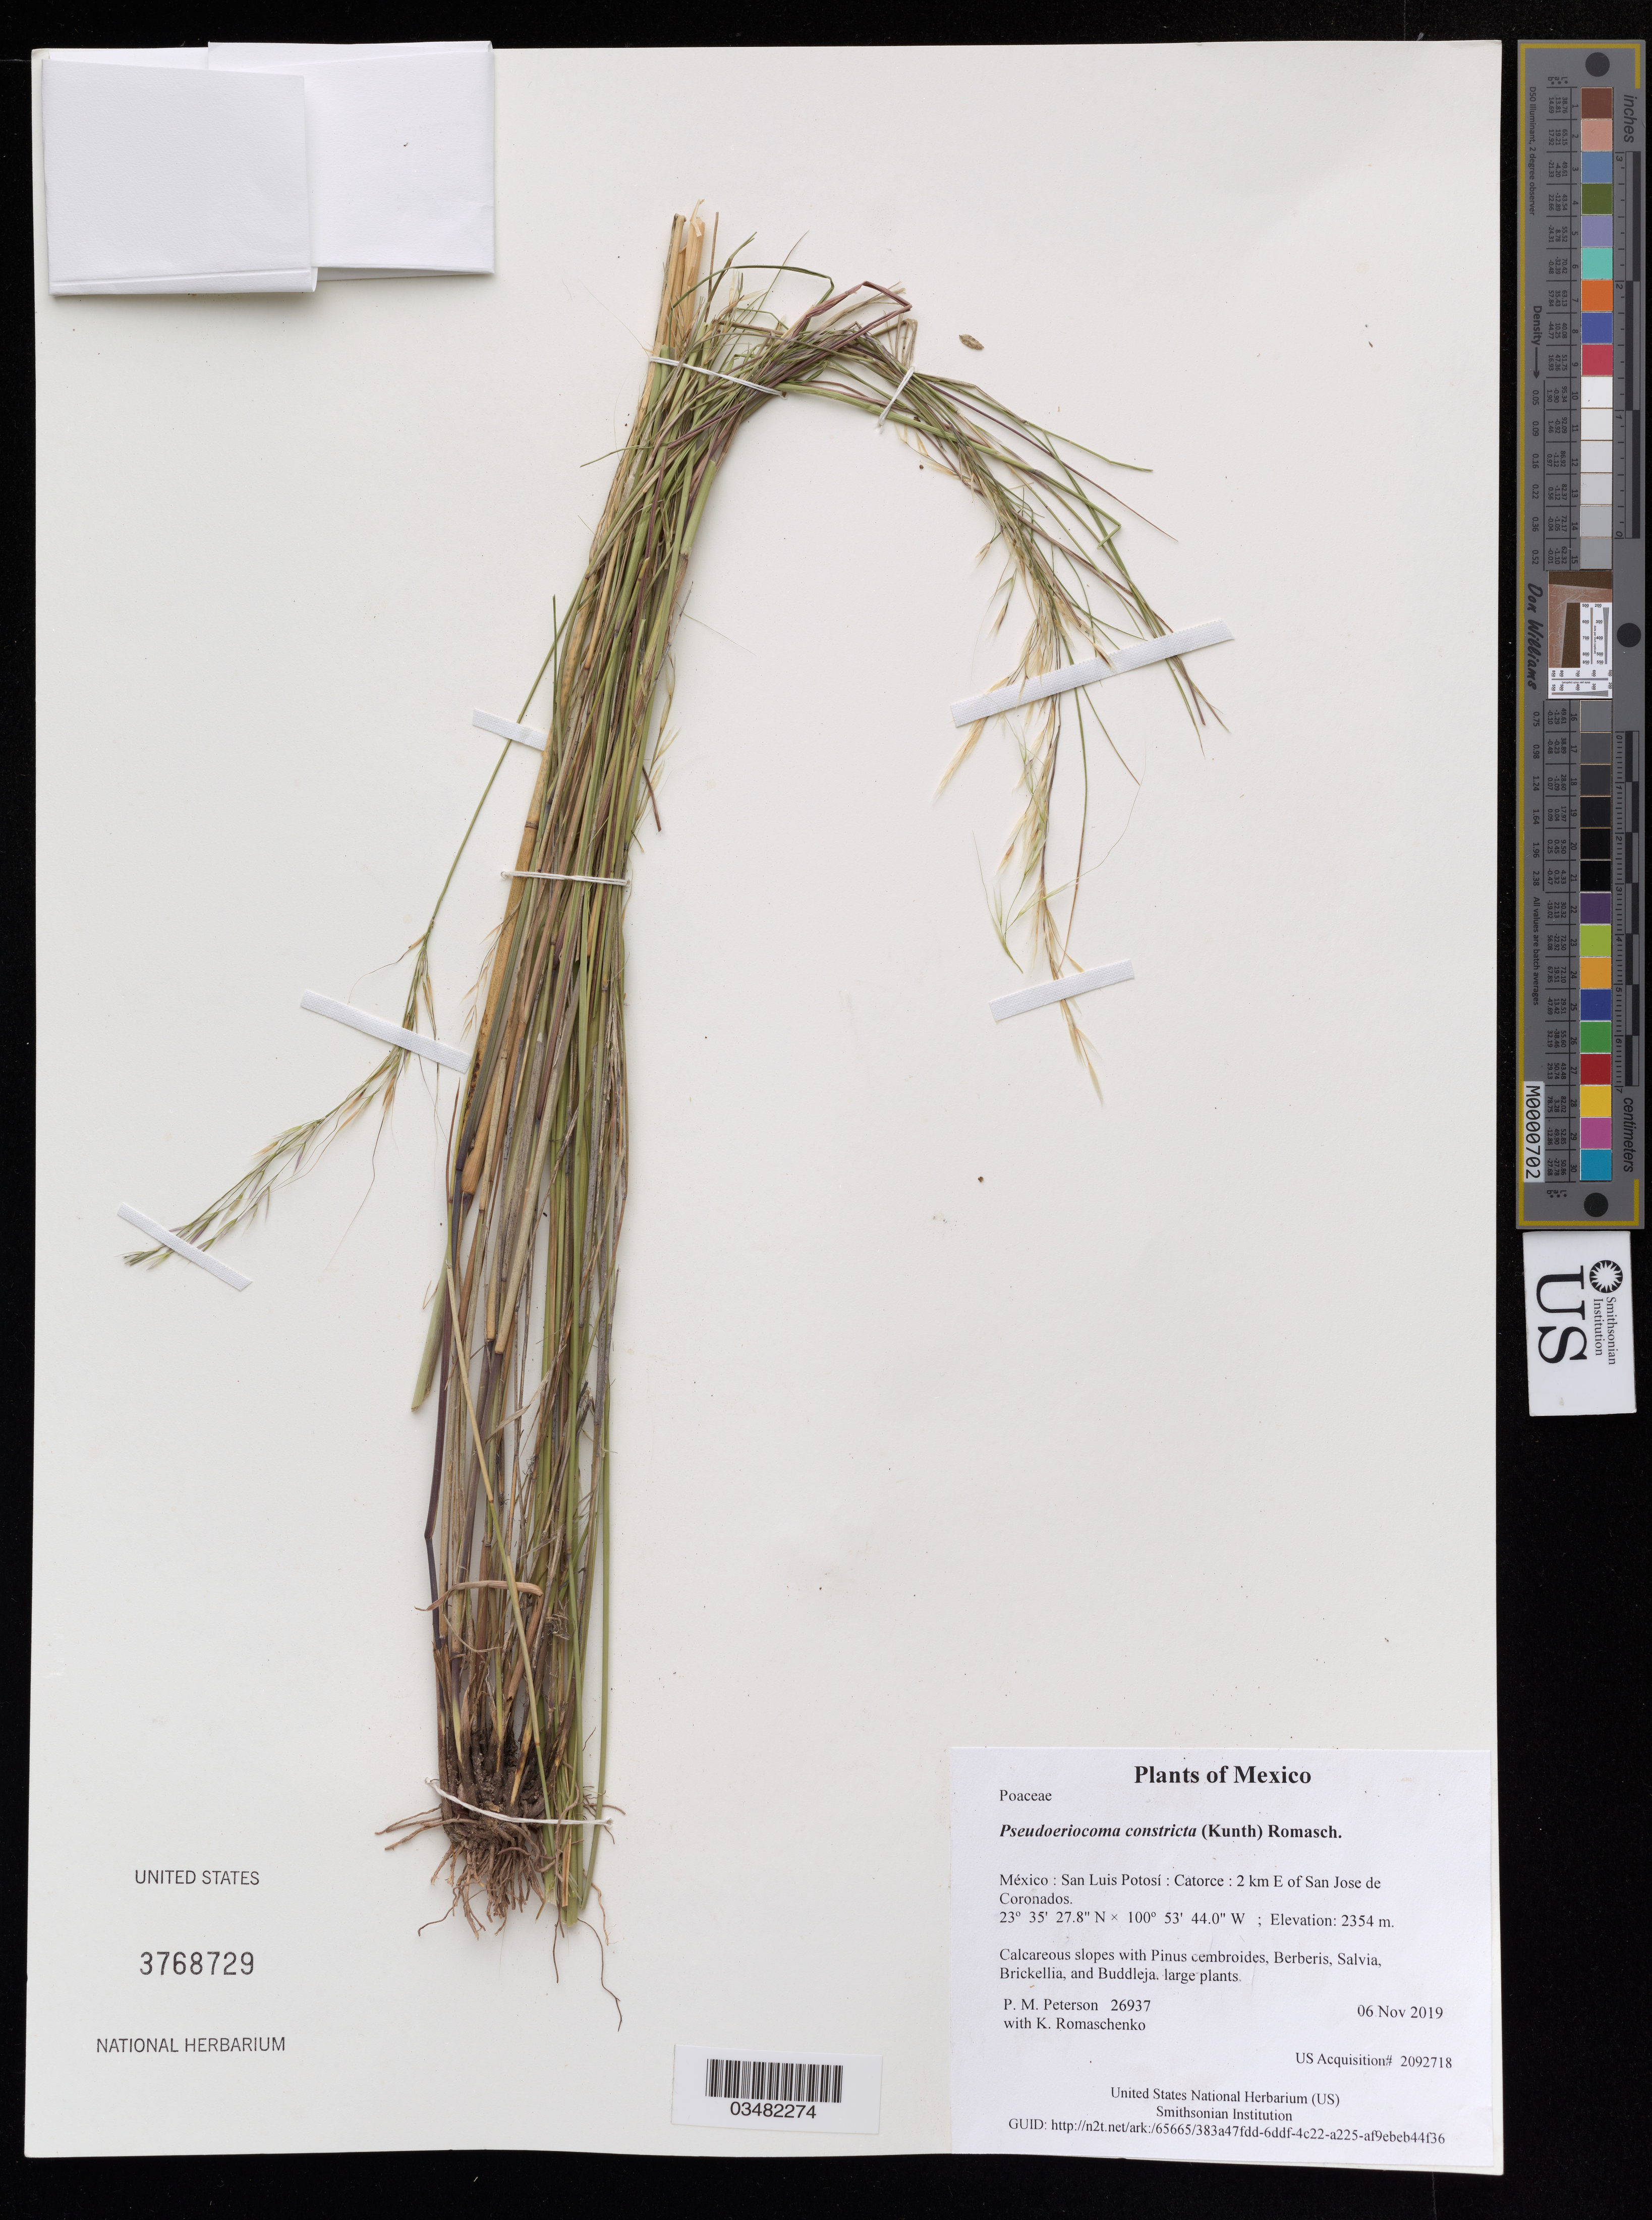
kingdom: Plantae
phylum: Tracheophyta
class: Liliopsida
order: Poales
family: Poaceae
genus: Pseudoeriocoma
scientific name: Pseudoeriocoma constricta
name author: (Kunth) Romasch.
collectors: P. M. Peterson & K. Romaschenko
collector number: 26937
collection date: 2019-11-06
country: México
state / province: San Luis Potosí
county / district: Catorce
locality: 2 km E of San Jose de Coronados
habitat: Calcareous slopes with Pinus cembroides, Berberis, Salvia, Brickellia, and Buddleja.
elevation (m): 2354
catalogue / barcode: US 3768729